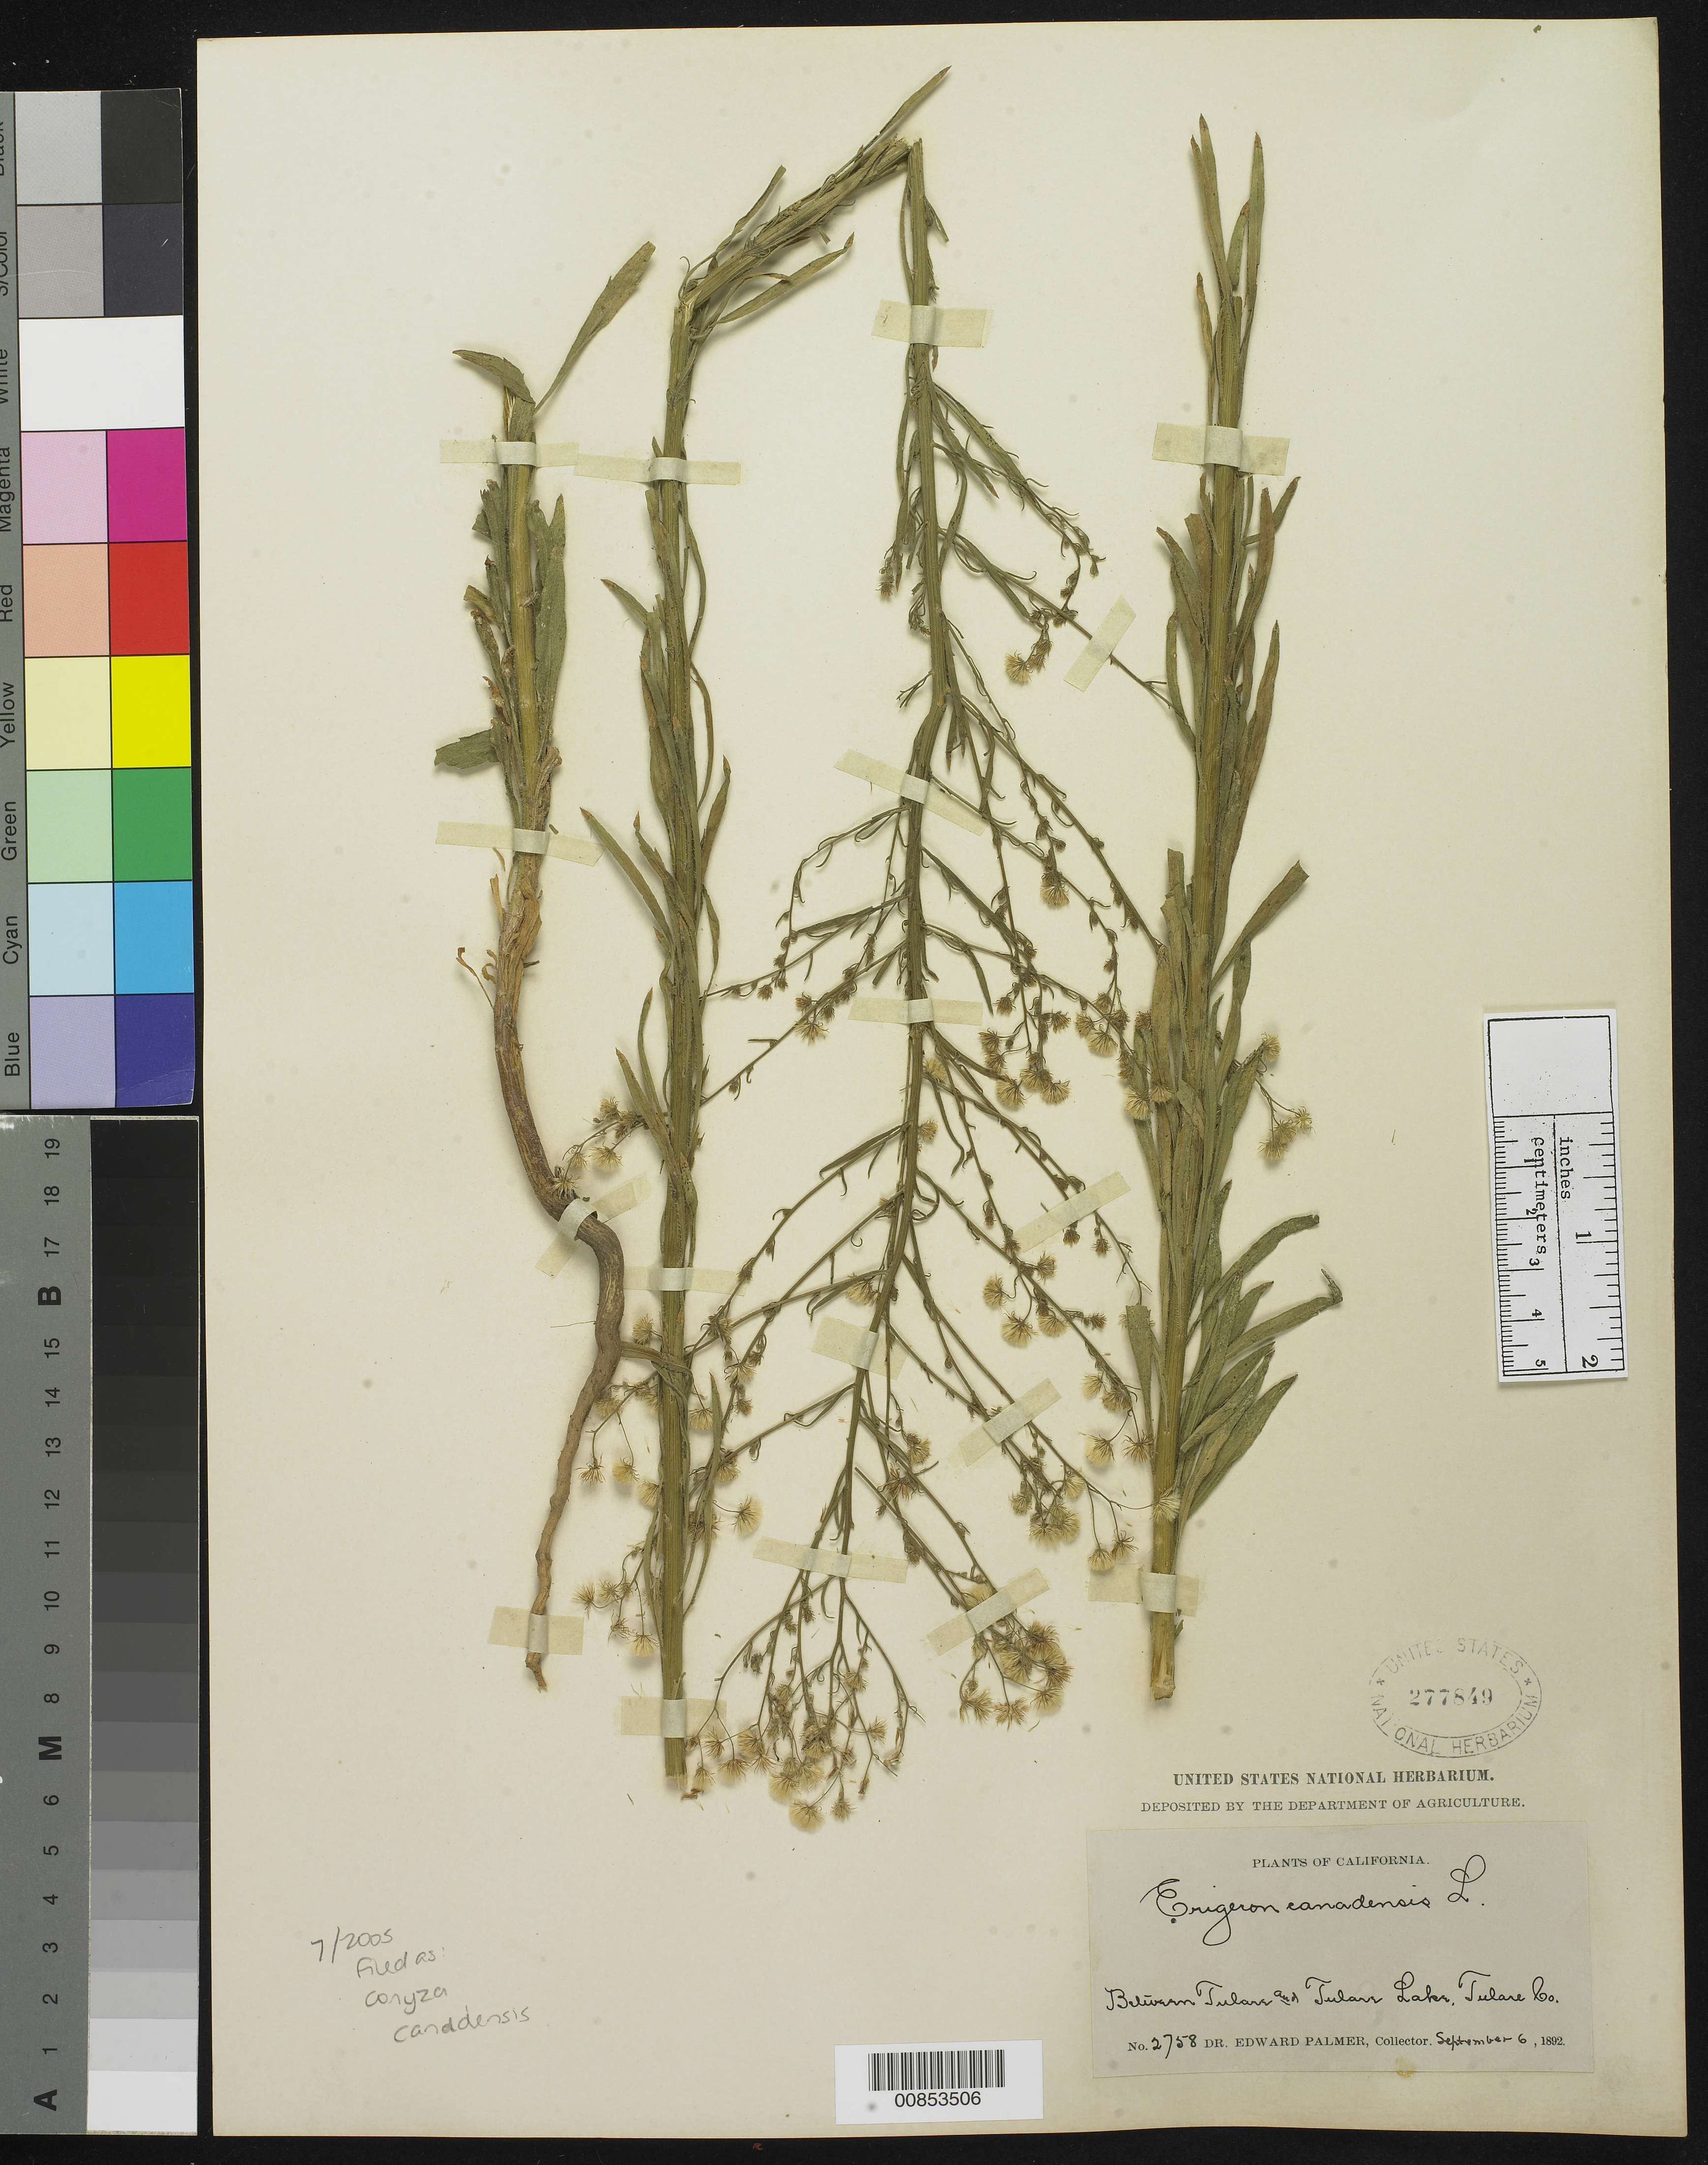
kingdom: Plantae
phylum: Tracheophyta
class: Magnoliopsida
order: Asterales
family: Asteraceae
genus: Conyza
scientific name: Conyza canadensis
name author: (L.) Cronq.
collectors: E. Palmer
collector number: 2758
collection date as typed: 06 Sep 1892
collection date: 1892-09-06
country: United States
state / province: California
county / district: Tulare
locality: Between Tulare and Tulare Lake, Tulare County, California.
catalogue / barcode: US 277849